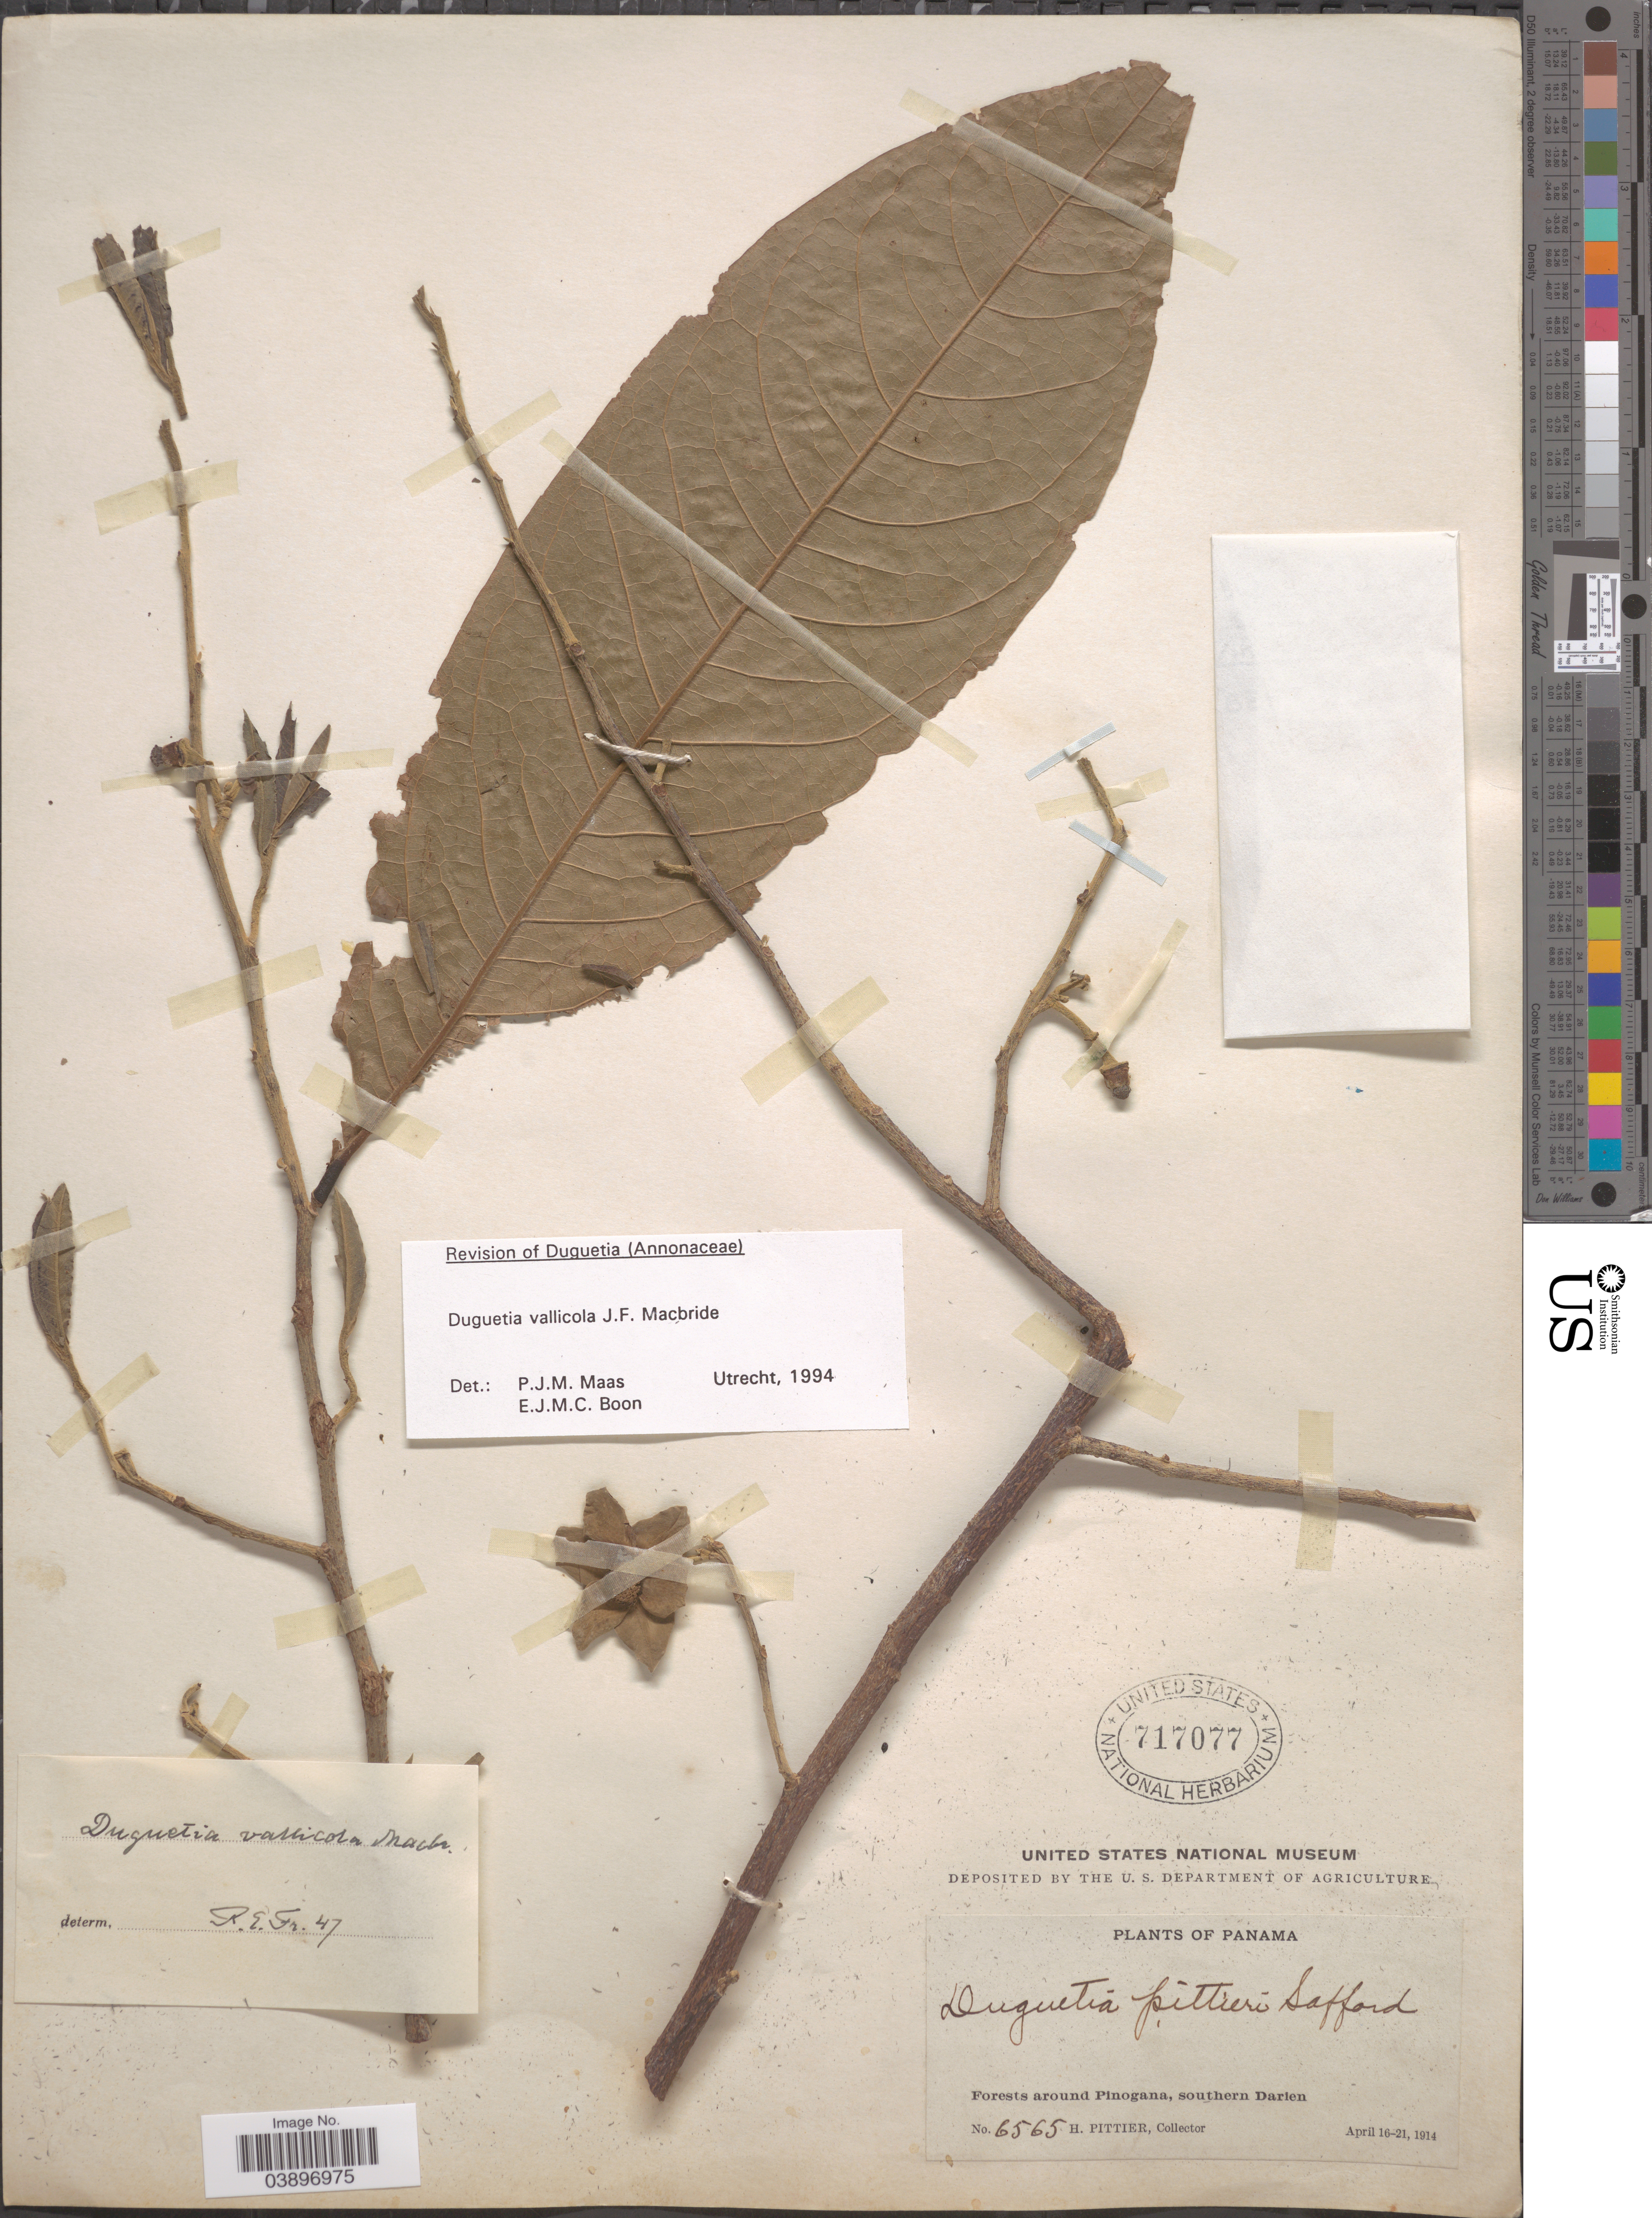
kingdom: Plantae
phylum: Tracheophyta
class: Magnoliopsida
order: Magnoliales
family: Annonaceae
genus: Duguetia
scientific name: Duguetia vallicola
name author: J.F. Macbr.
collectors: H. F. Pittier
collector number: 6565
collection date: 1914-04-16/1914-04-21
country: Panama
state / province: Darien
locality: Forests around Pinogana, southern Darien.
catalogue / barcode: US 717077